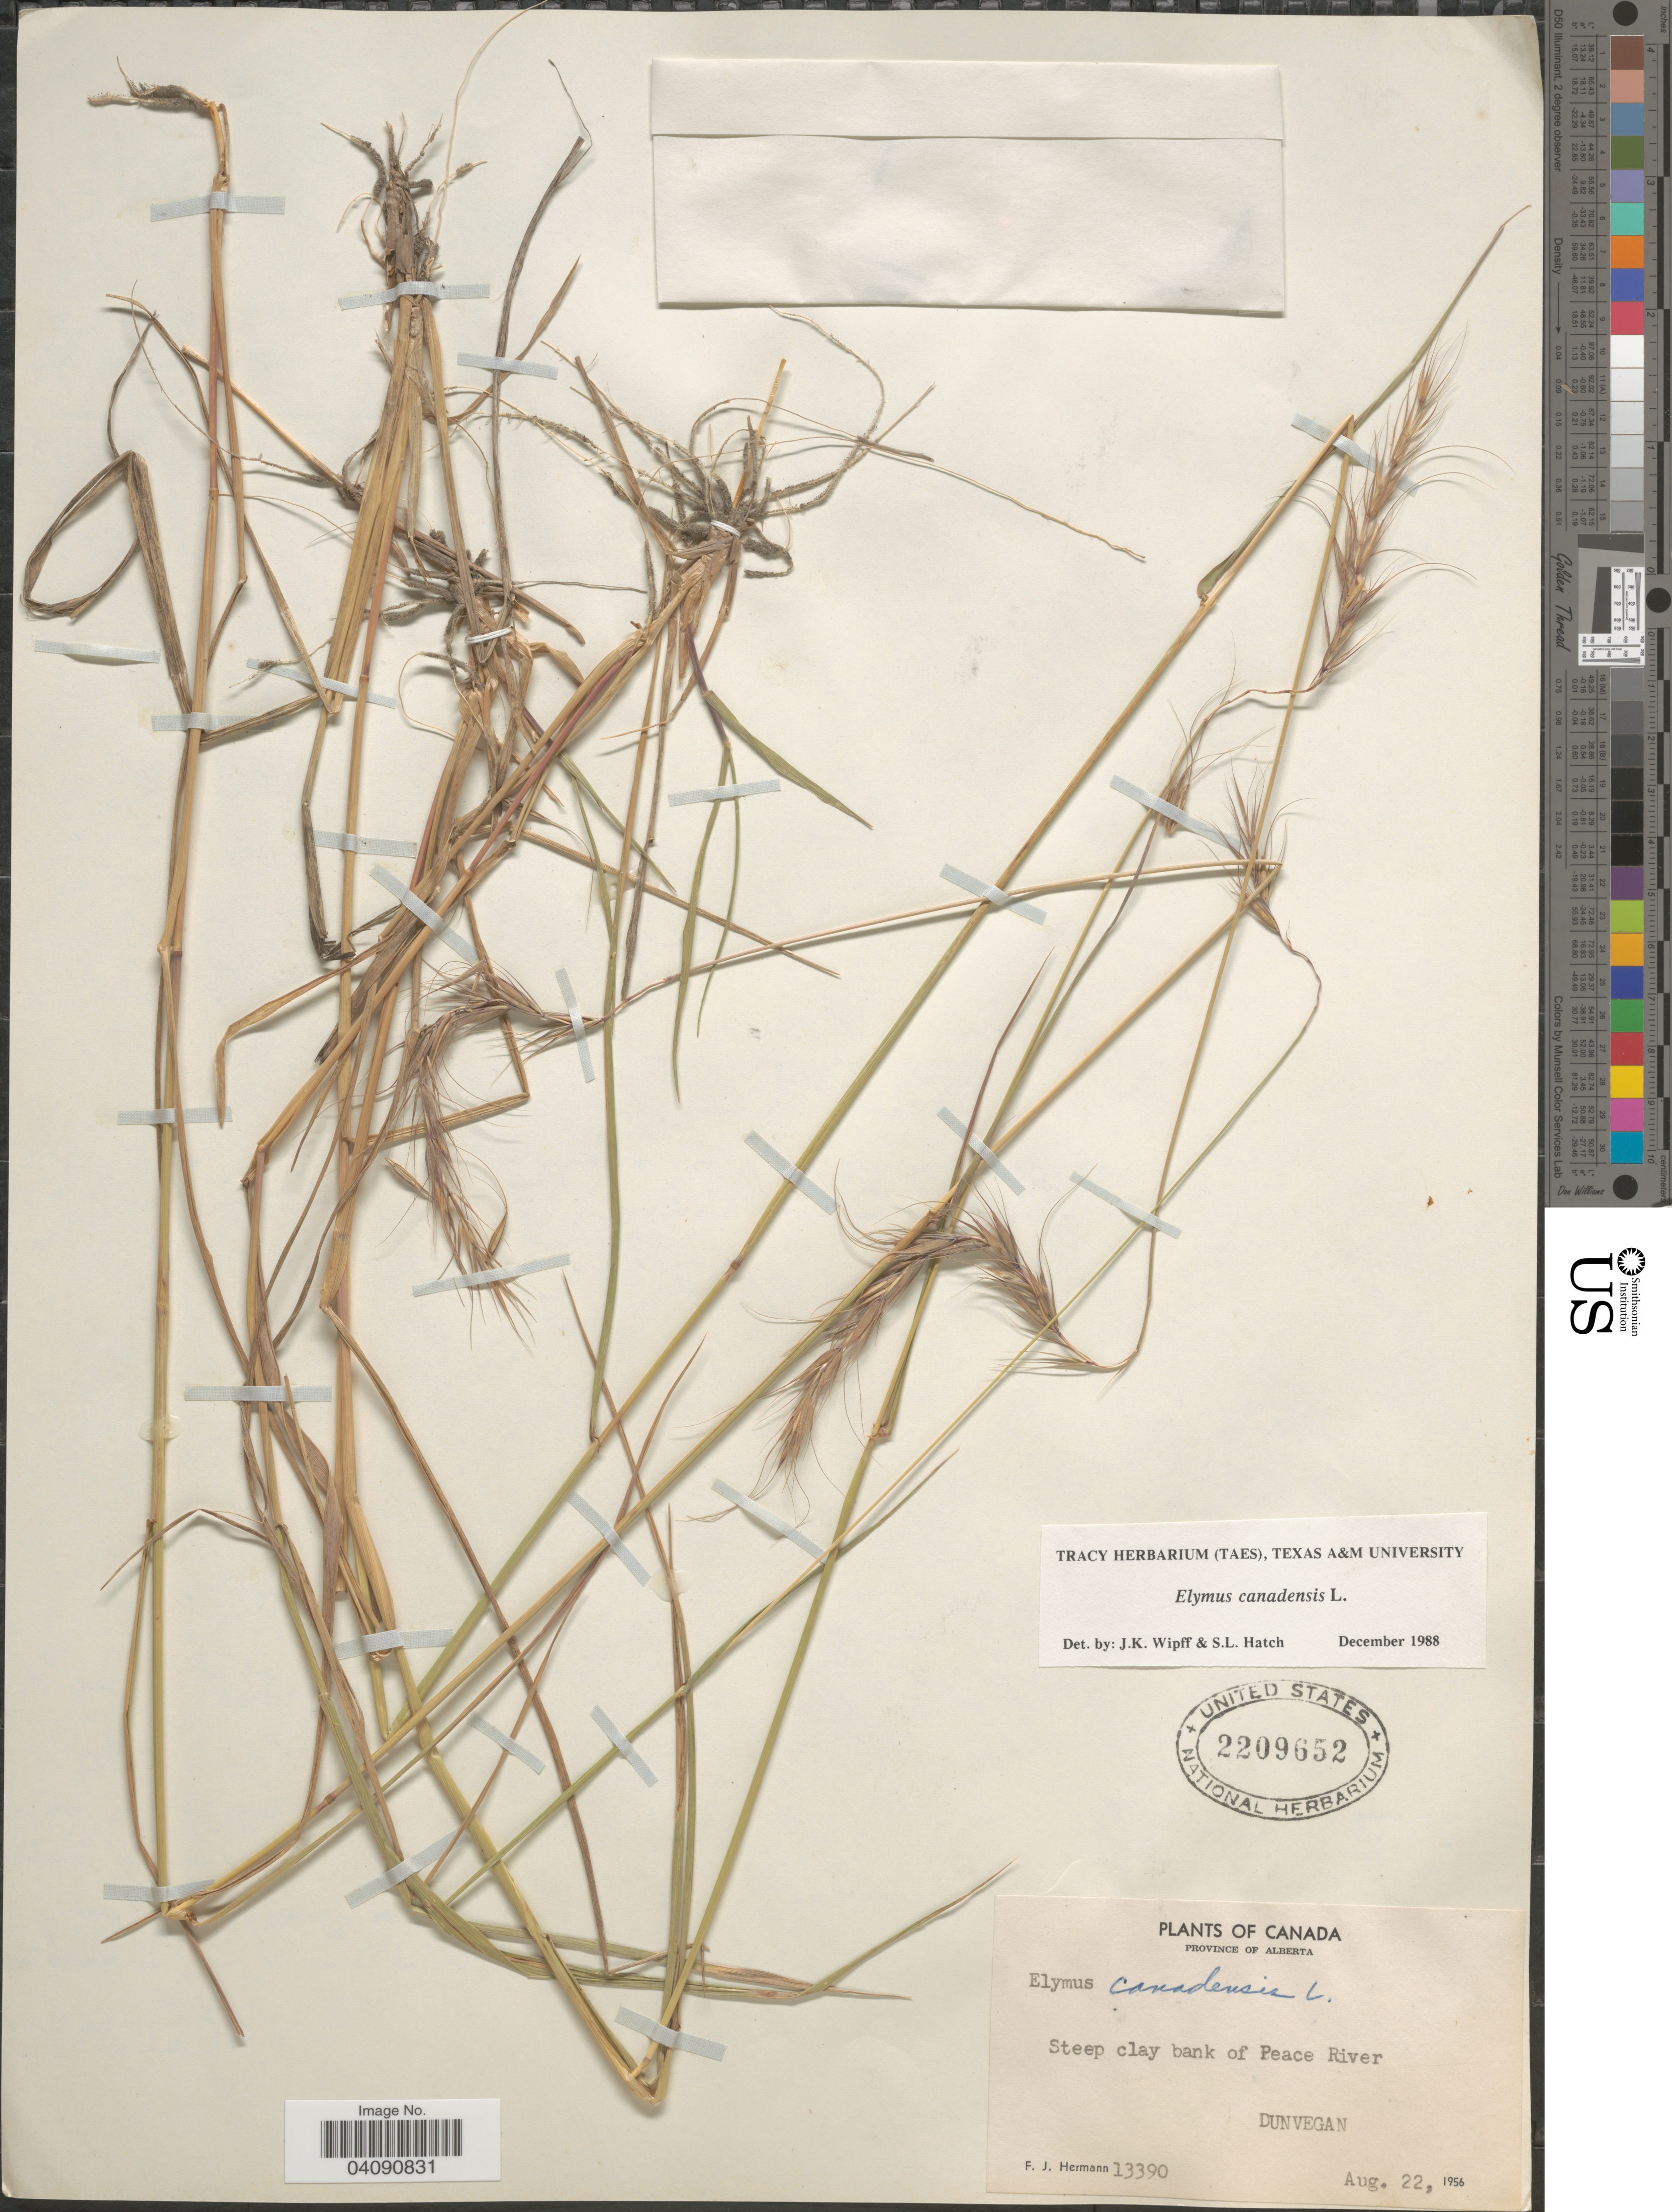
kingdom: Plantae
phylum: Tracheophyta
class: Liliopsida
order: Poales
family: Poaceae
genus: Elymus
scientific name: Elymus canadensis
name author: L.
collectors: F. J. Hermann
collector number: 13390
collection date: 1956-08-22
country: Canada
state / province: Alberta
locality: Steep clay bank of Peace River. Dunvegan.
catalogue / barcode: US 2209652